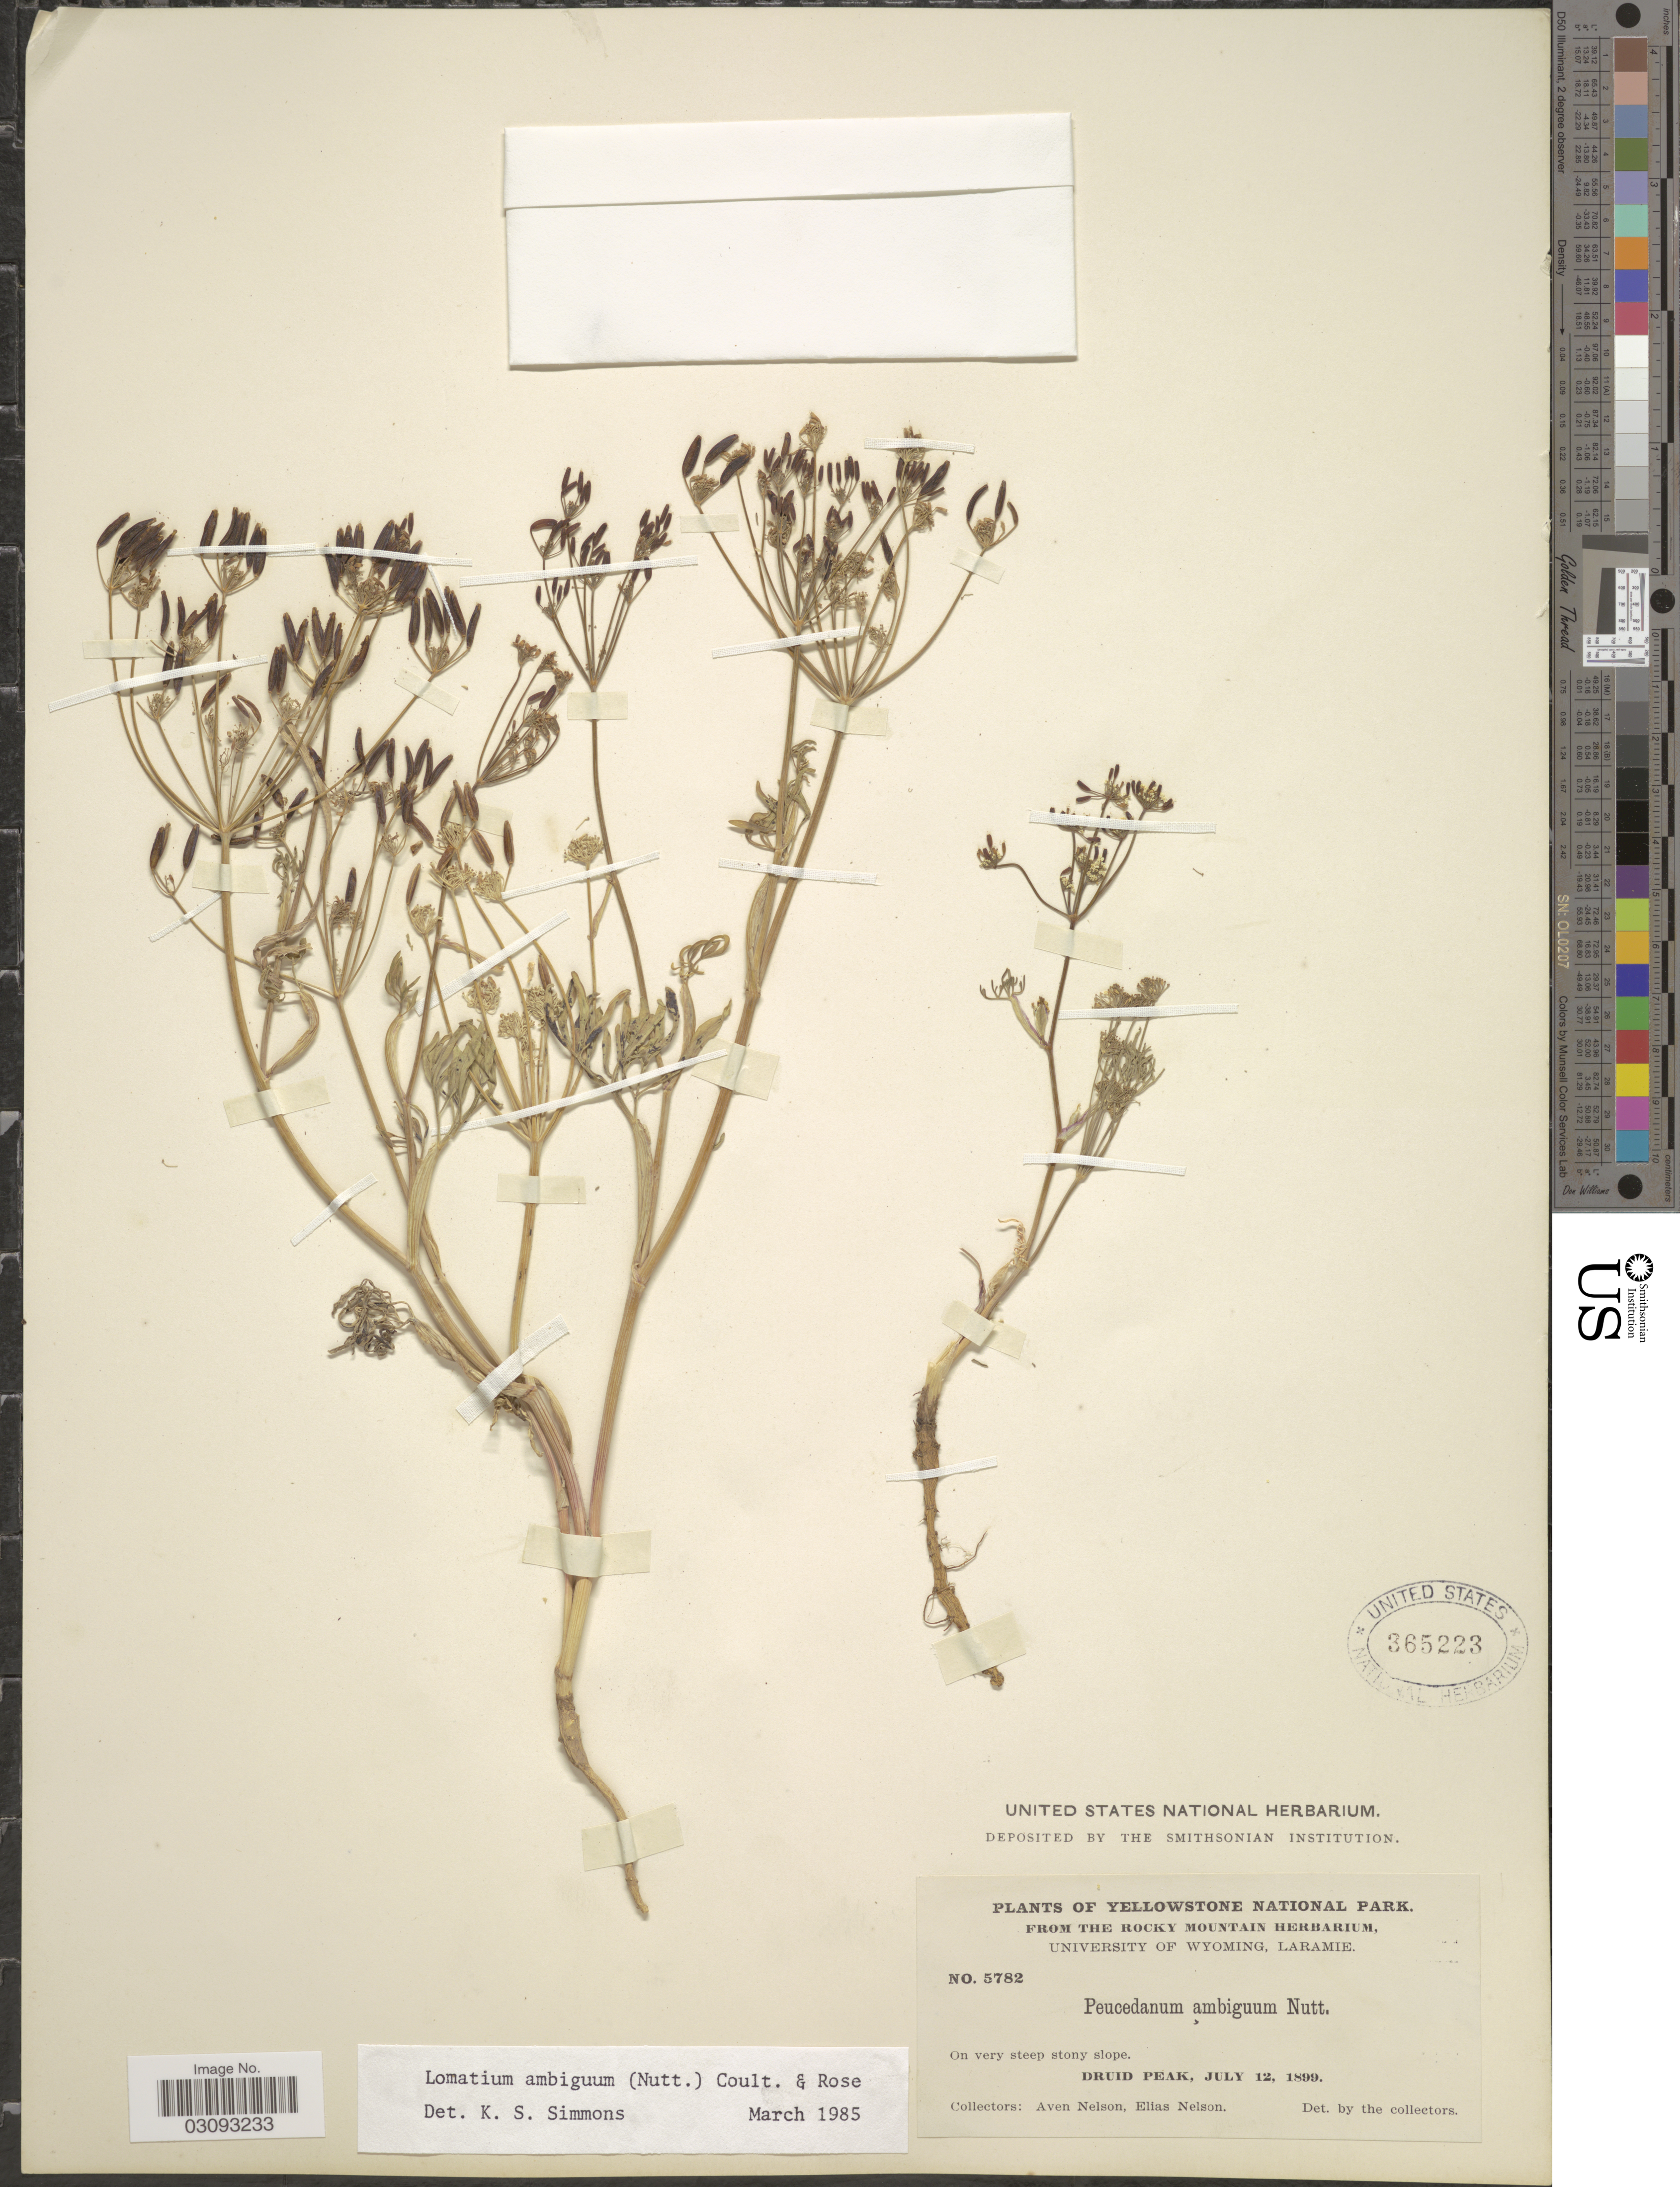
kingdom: Plantae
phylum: Tracheophyta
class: Magnoliopsida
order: Apiales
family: Apiaceae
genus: Lomatium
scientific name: Lomatium ambiguum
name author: (Nutt.) Coult. & Rose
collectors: A. Nelson & E. Nelson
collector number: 5782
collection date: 1899-07-12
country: United States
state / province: Wyoming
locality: Yellowstone National Park. Druid Peak.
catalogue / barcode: US 365223